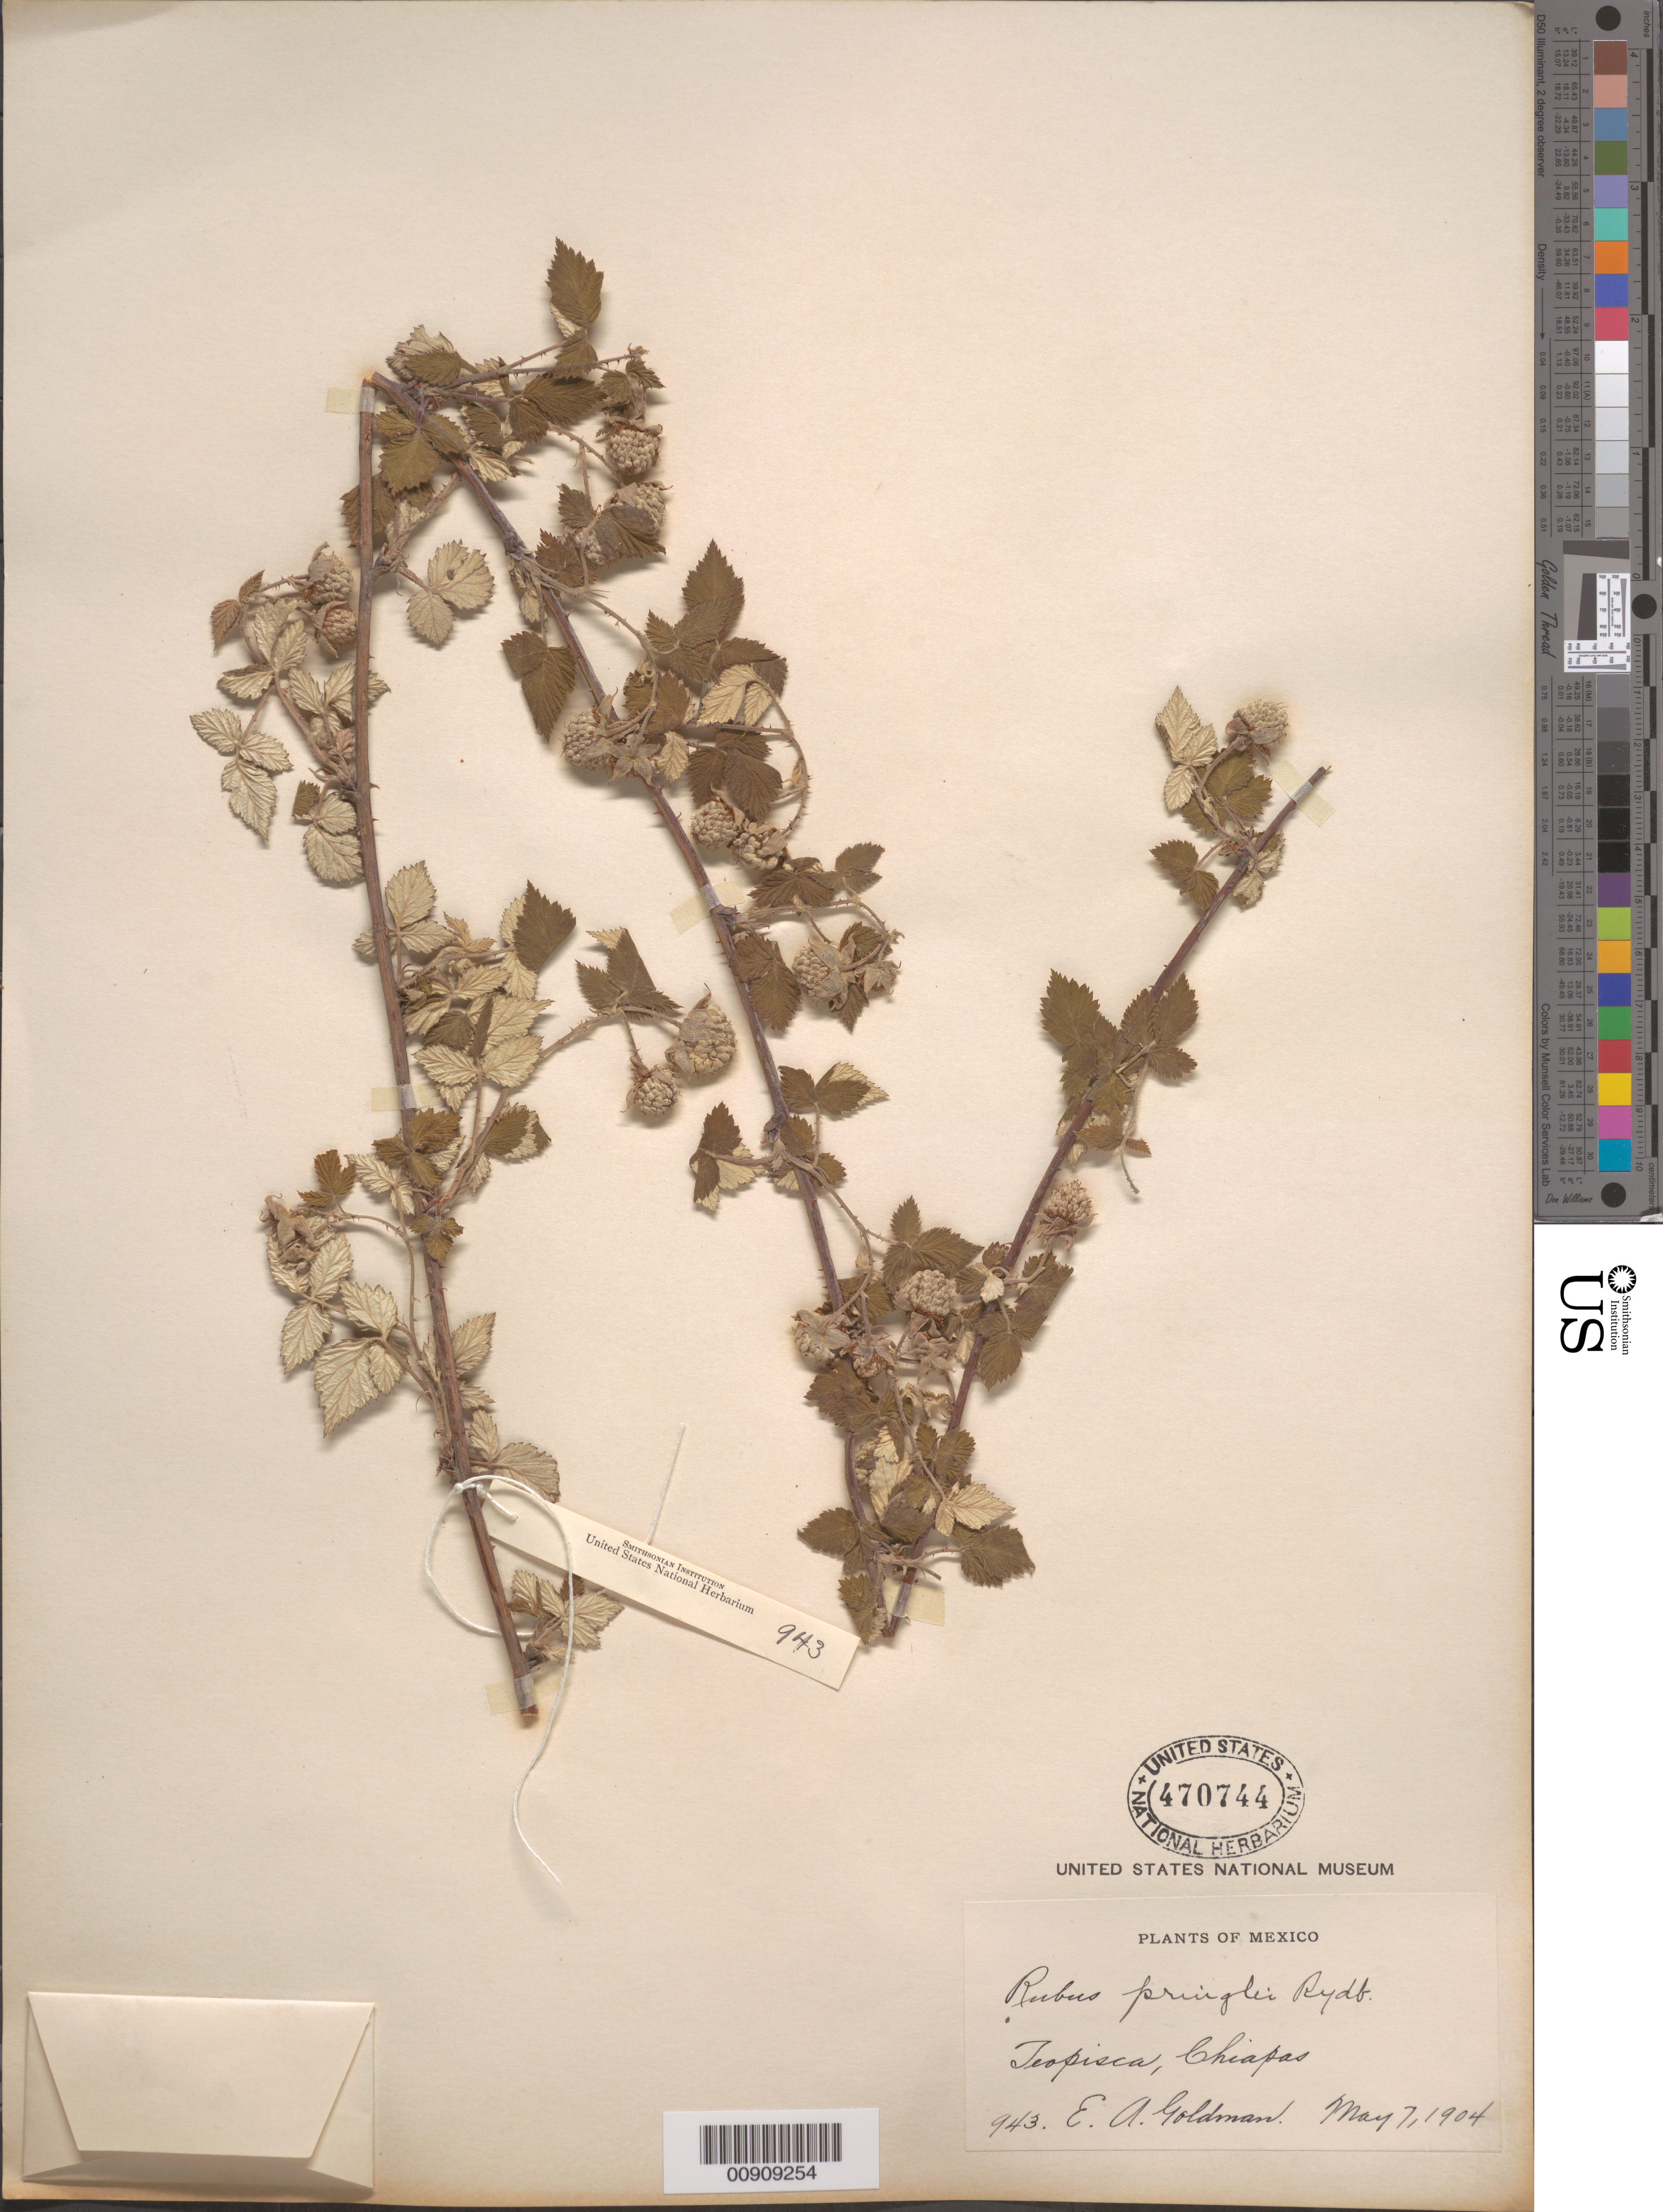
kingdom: Plantae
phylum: Tracheophyta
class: Magnoliopsida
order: Rosales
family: Rosaceae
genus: Rubus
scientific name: Rubus pringlei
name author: Rydb.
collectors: E. A. Goldman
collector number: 943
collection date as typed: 07 May 1904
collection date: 1904-05-07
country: Mexico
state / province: Chiapas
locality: Teopisca, Chiapas.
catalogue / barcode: US 470744